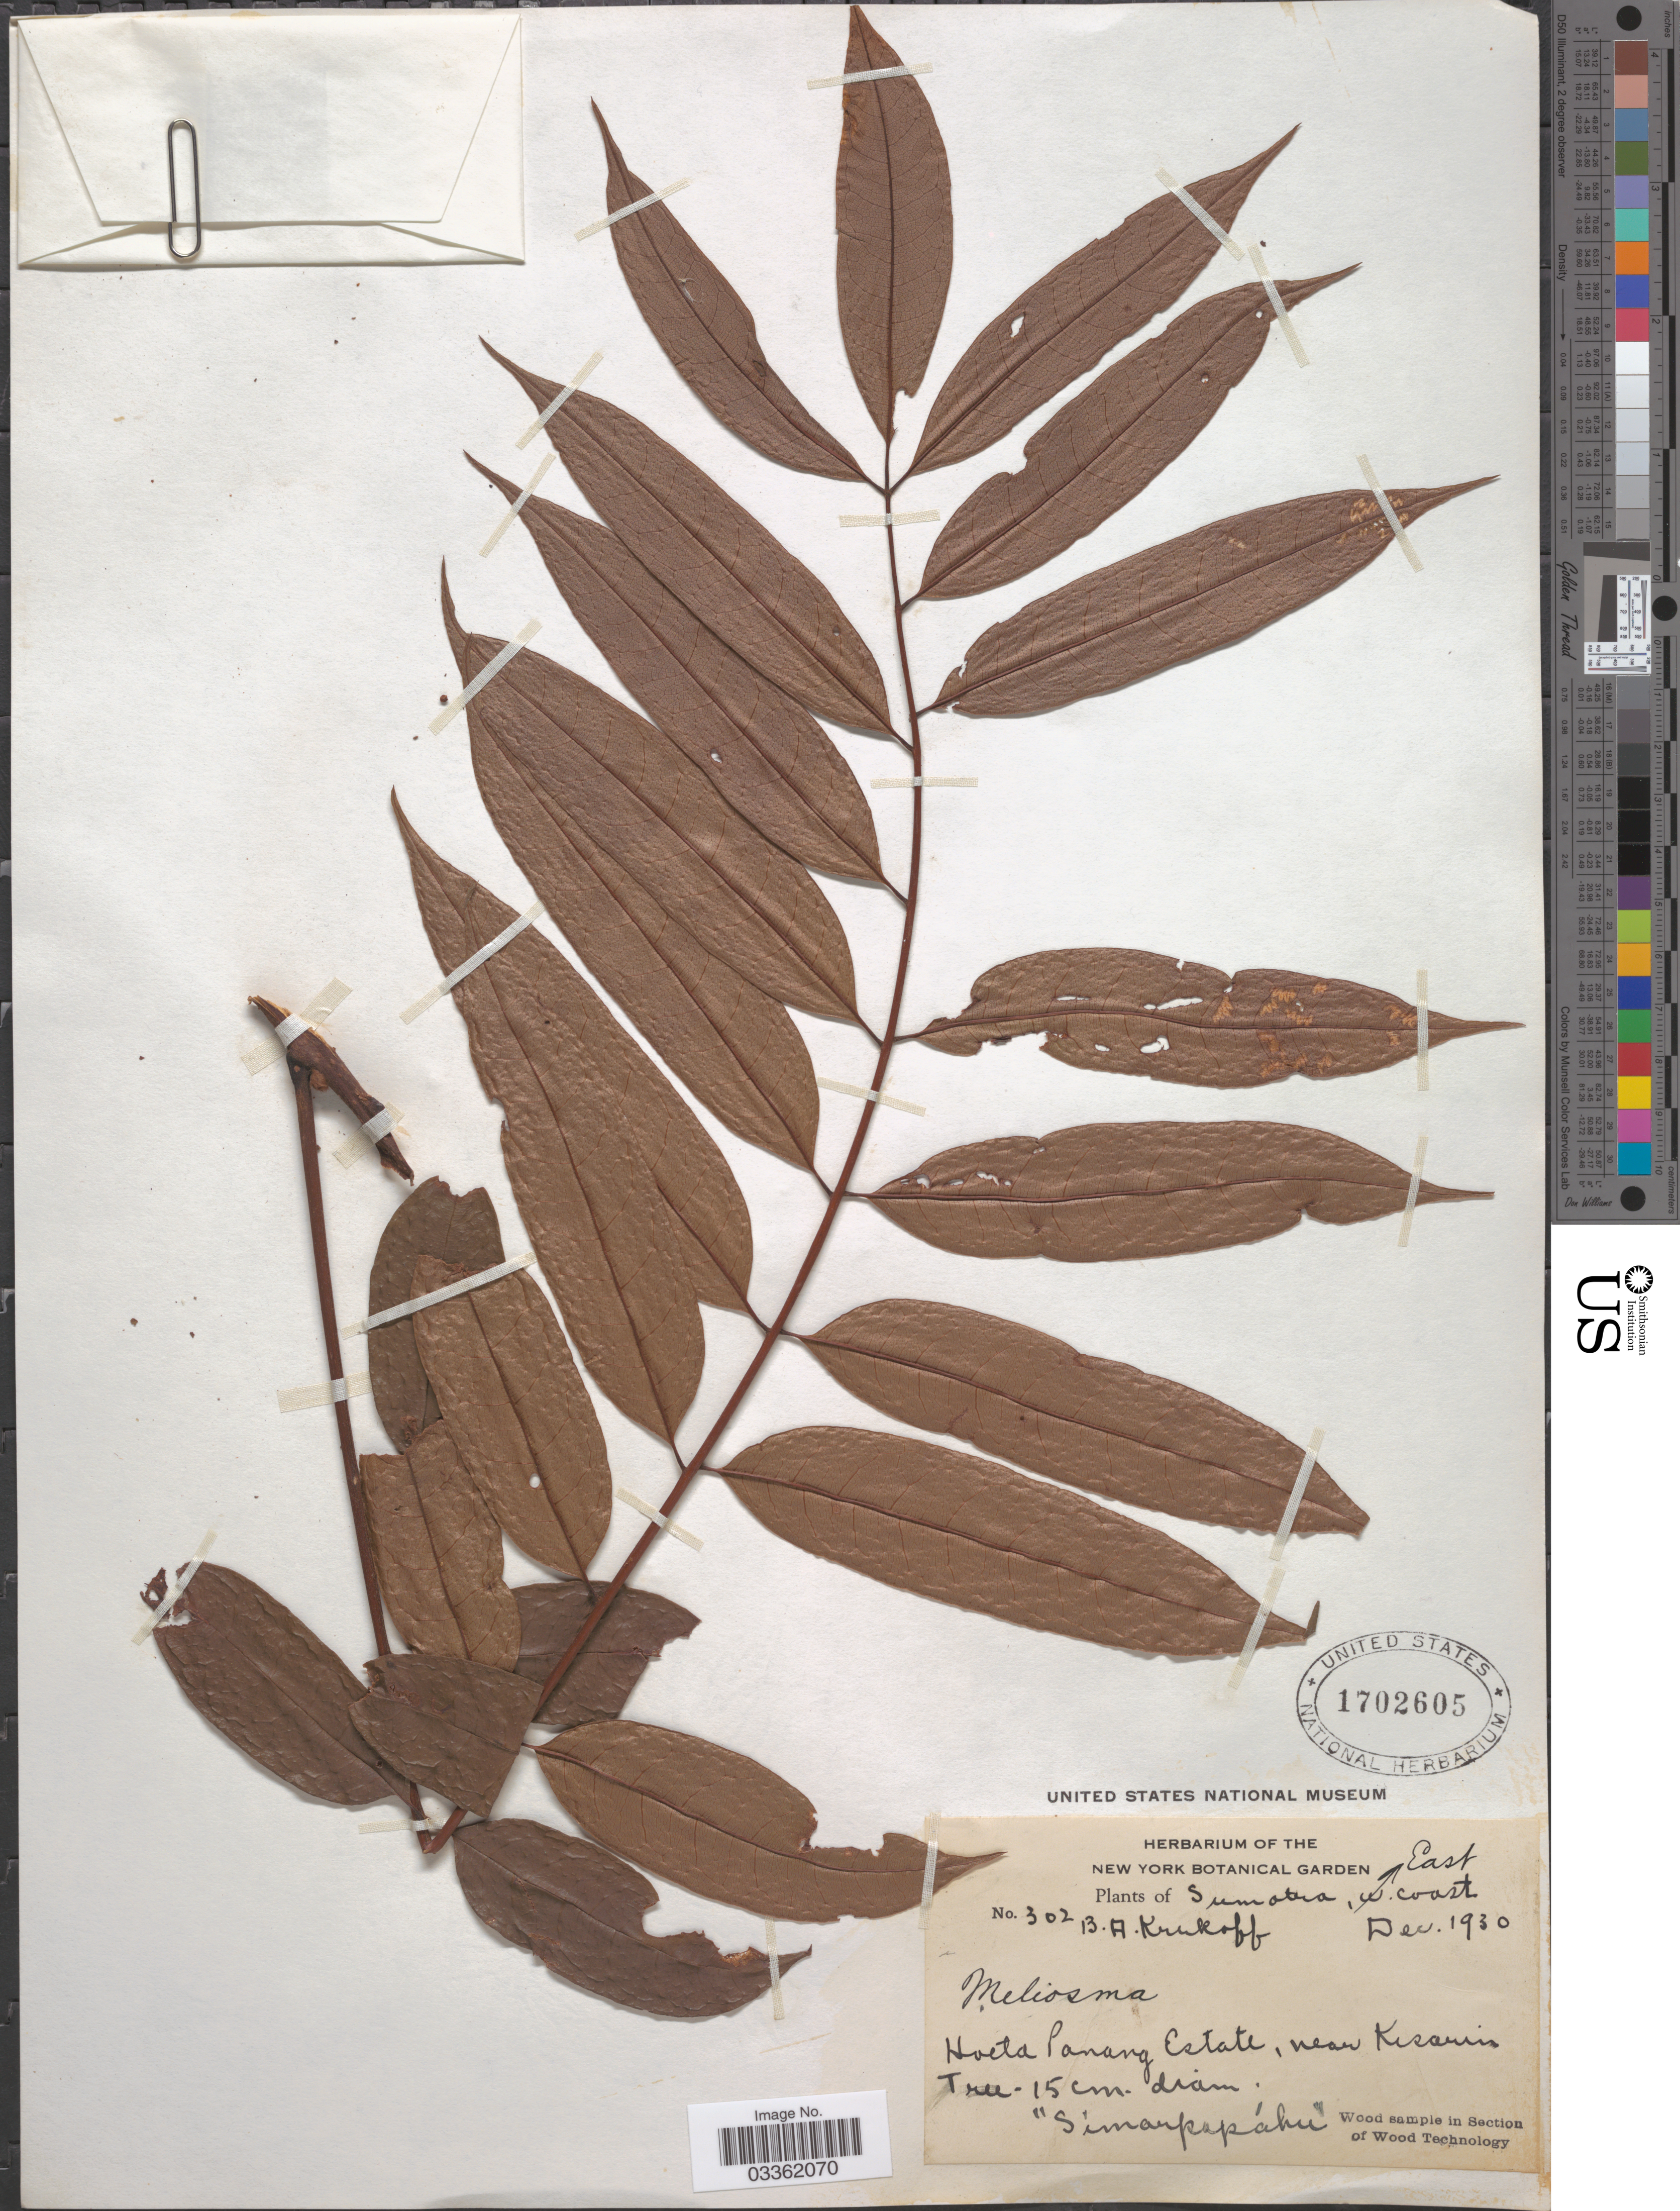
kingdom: Plantae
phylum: Tracheophyta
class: Magnoliopsida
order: Proteales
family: Sabiaceae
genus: Meliosma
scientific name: Meliosma sp.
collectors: B. A. Krukoff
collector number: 302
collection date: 1930-12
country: Indonesia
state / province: Sumatra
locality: East Coast. Hoeta Panang Estate, near Kisarin.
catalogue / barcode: US 1702605